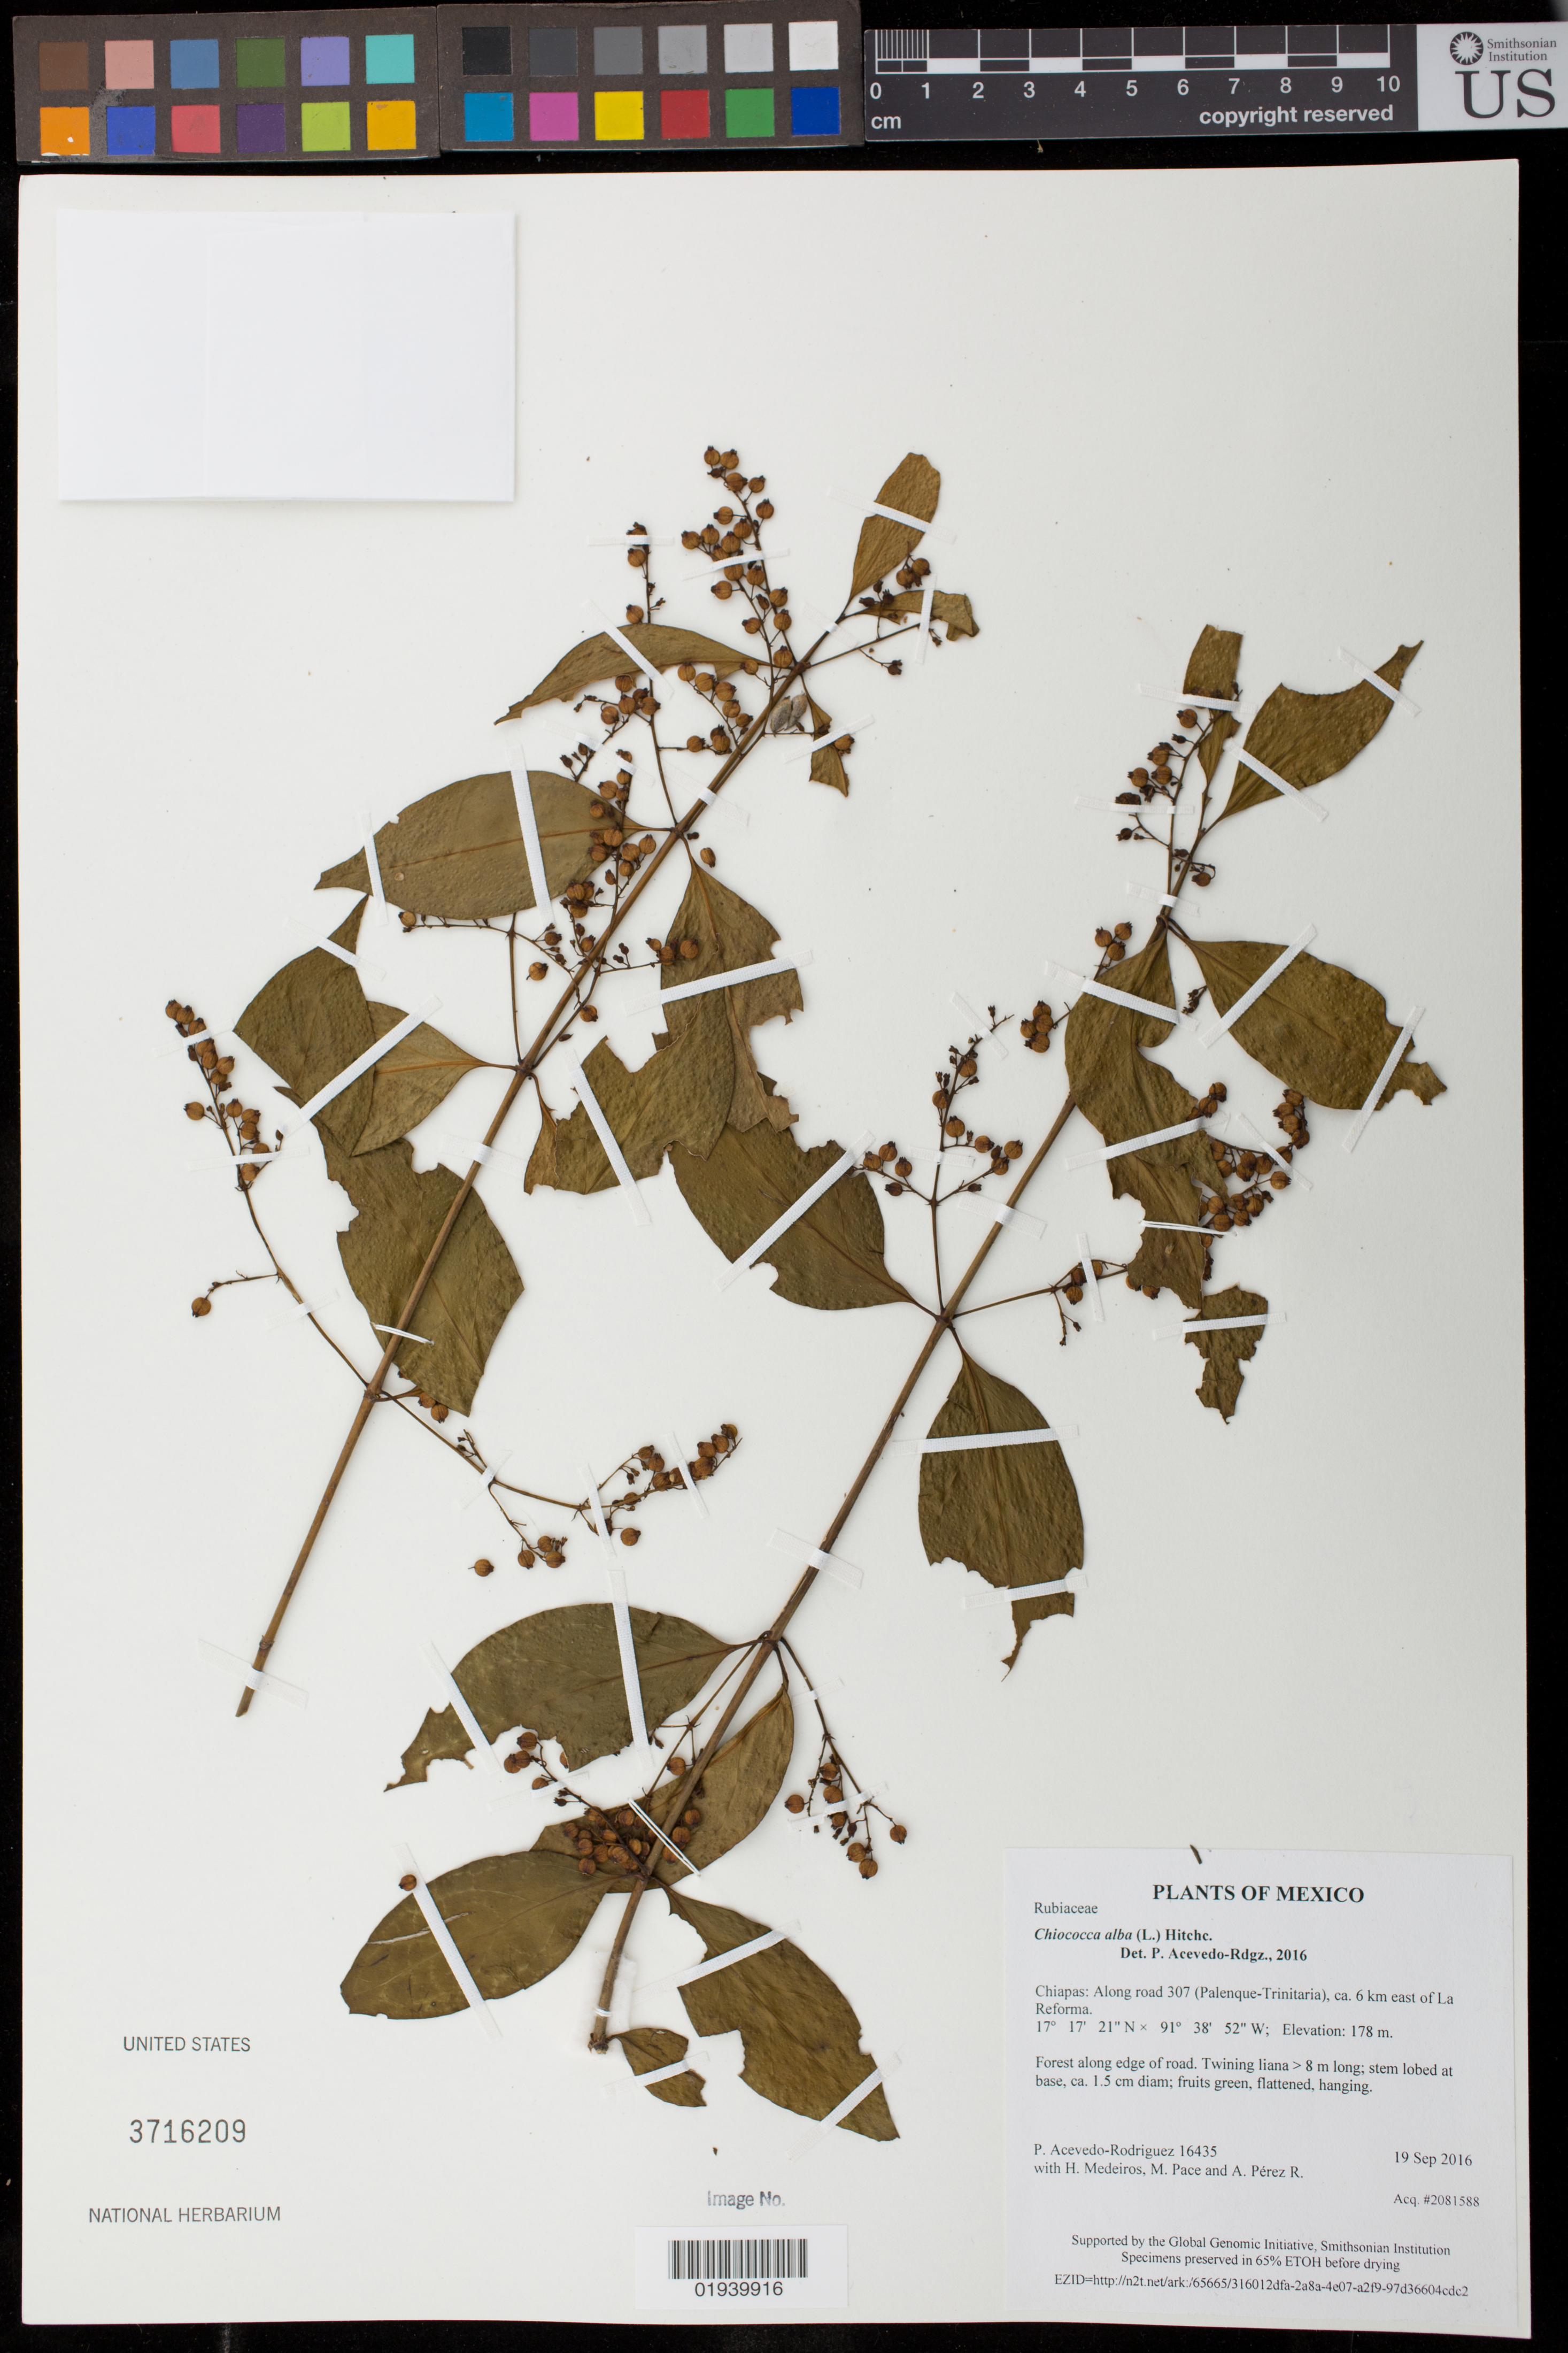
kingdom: Plantae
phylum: Tracheophyta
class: Magnoliopsida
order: Gentianales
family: Rubiaceae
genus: Chiococca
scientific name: Chiococca alba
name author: (L.) Hitchc.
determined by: Acevedo-Rodriguez, P., (US), Smithsonian Institution - National Museum of Natural History (UNITED STATES)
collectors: P. Acevedo-Rodr., H. Medeiros, M. R. Pace & A. Pérez R.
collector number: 16435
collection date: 2016-09-19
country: Mexico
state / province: Chiapas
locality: Along road 307 (Palenque-Trinitaria), ca 6 km east of La Reforma.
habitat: Forest along edge of road.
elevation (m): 178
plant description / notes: Also see the Wood Collection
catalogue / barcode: US 3716209